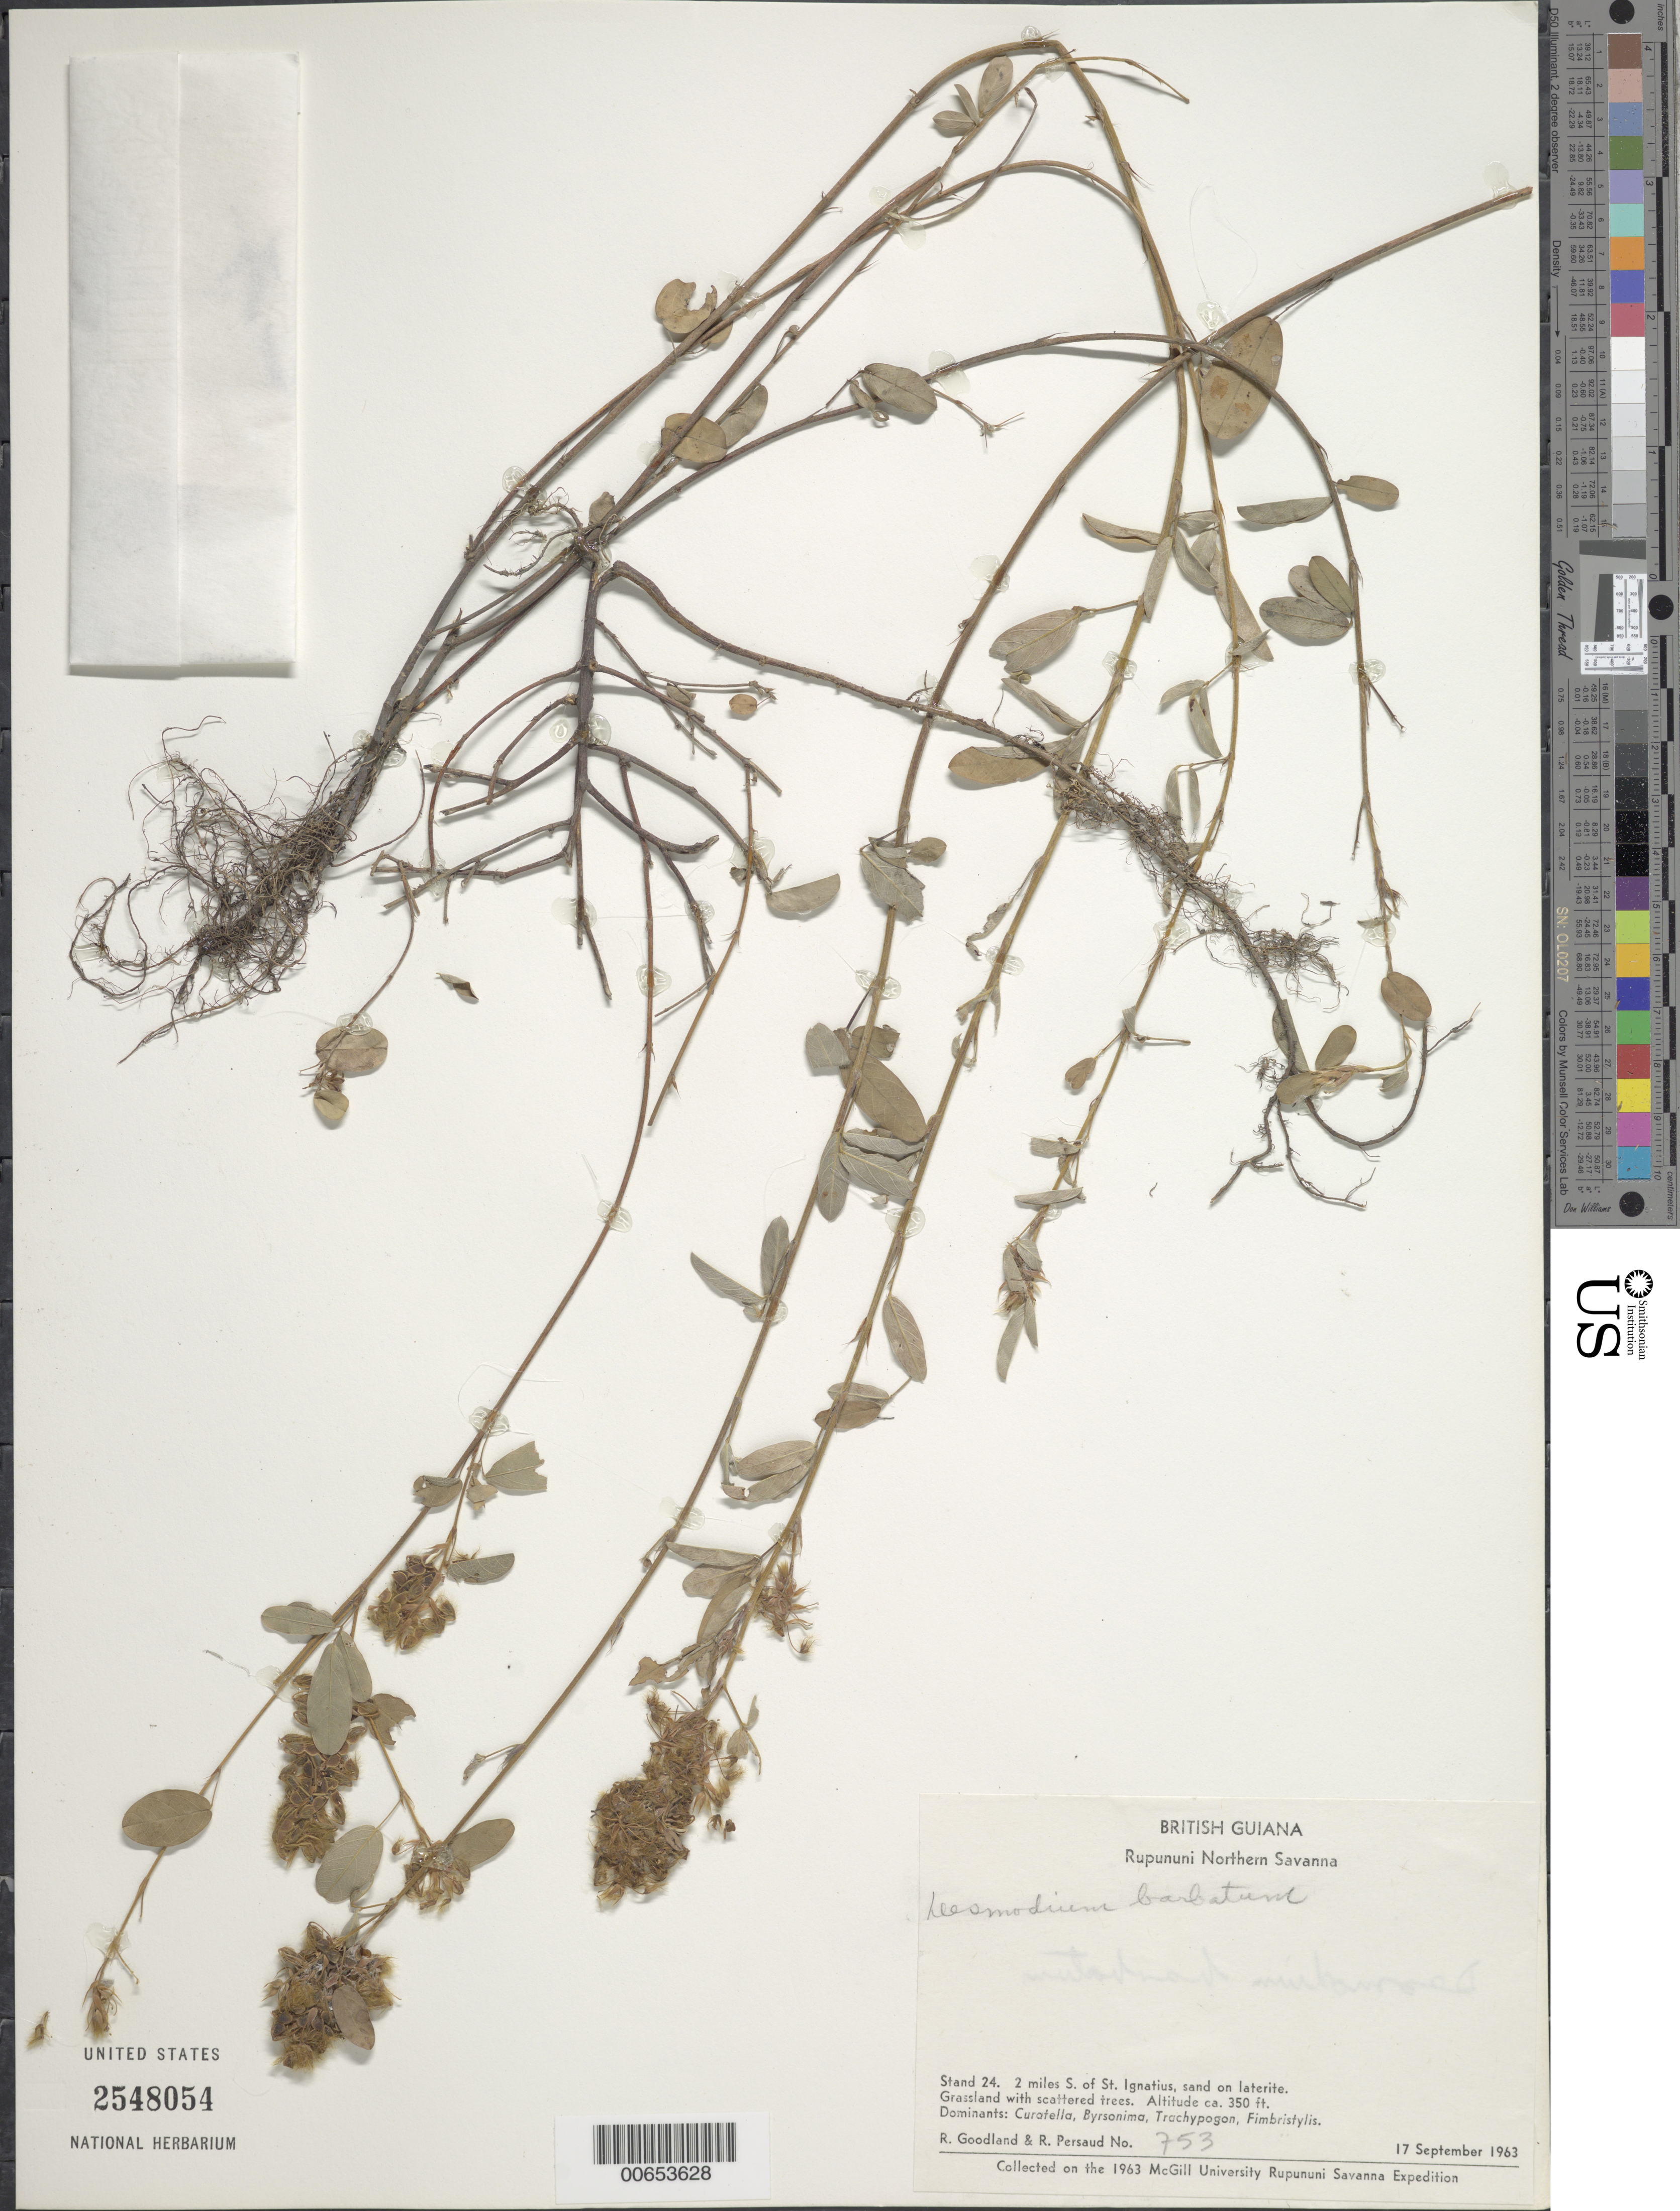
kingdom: Plantae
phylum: Tracheophyta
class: Magnoliopsida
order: Fabales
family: Fabaceae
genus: Grona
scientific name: Grona barbata var. barbata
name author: (L.) H. Ohashi & K. Ohashi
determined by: Strong, Mark T., (BOT), Smithsonian Institution - National Museum of Natural History (UNITED STATES)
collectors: R. Goodland & R. Persaud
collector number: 753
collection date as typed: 17-Sep-63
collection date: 1963-09-17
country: Guyana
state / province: U. Takutu-U. Essequibo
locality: Rupununi Northern Savanna, St. Ignatius, 2 mi. S of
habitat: Sand on laterite. Grassland with scattered trees. Dominants: Curatella, Byrsonima, Trachypogon, Fimbristylis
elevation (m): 107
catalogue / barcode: US 2548054